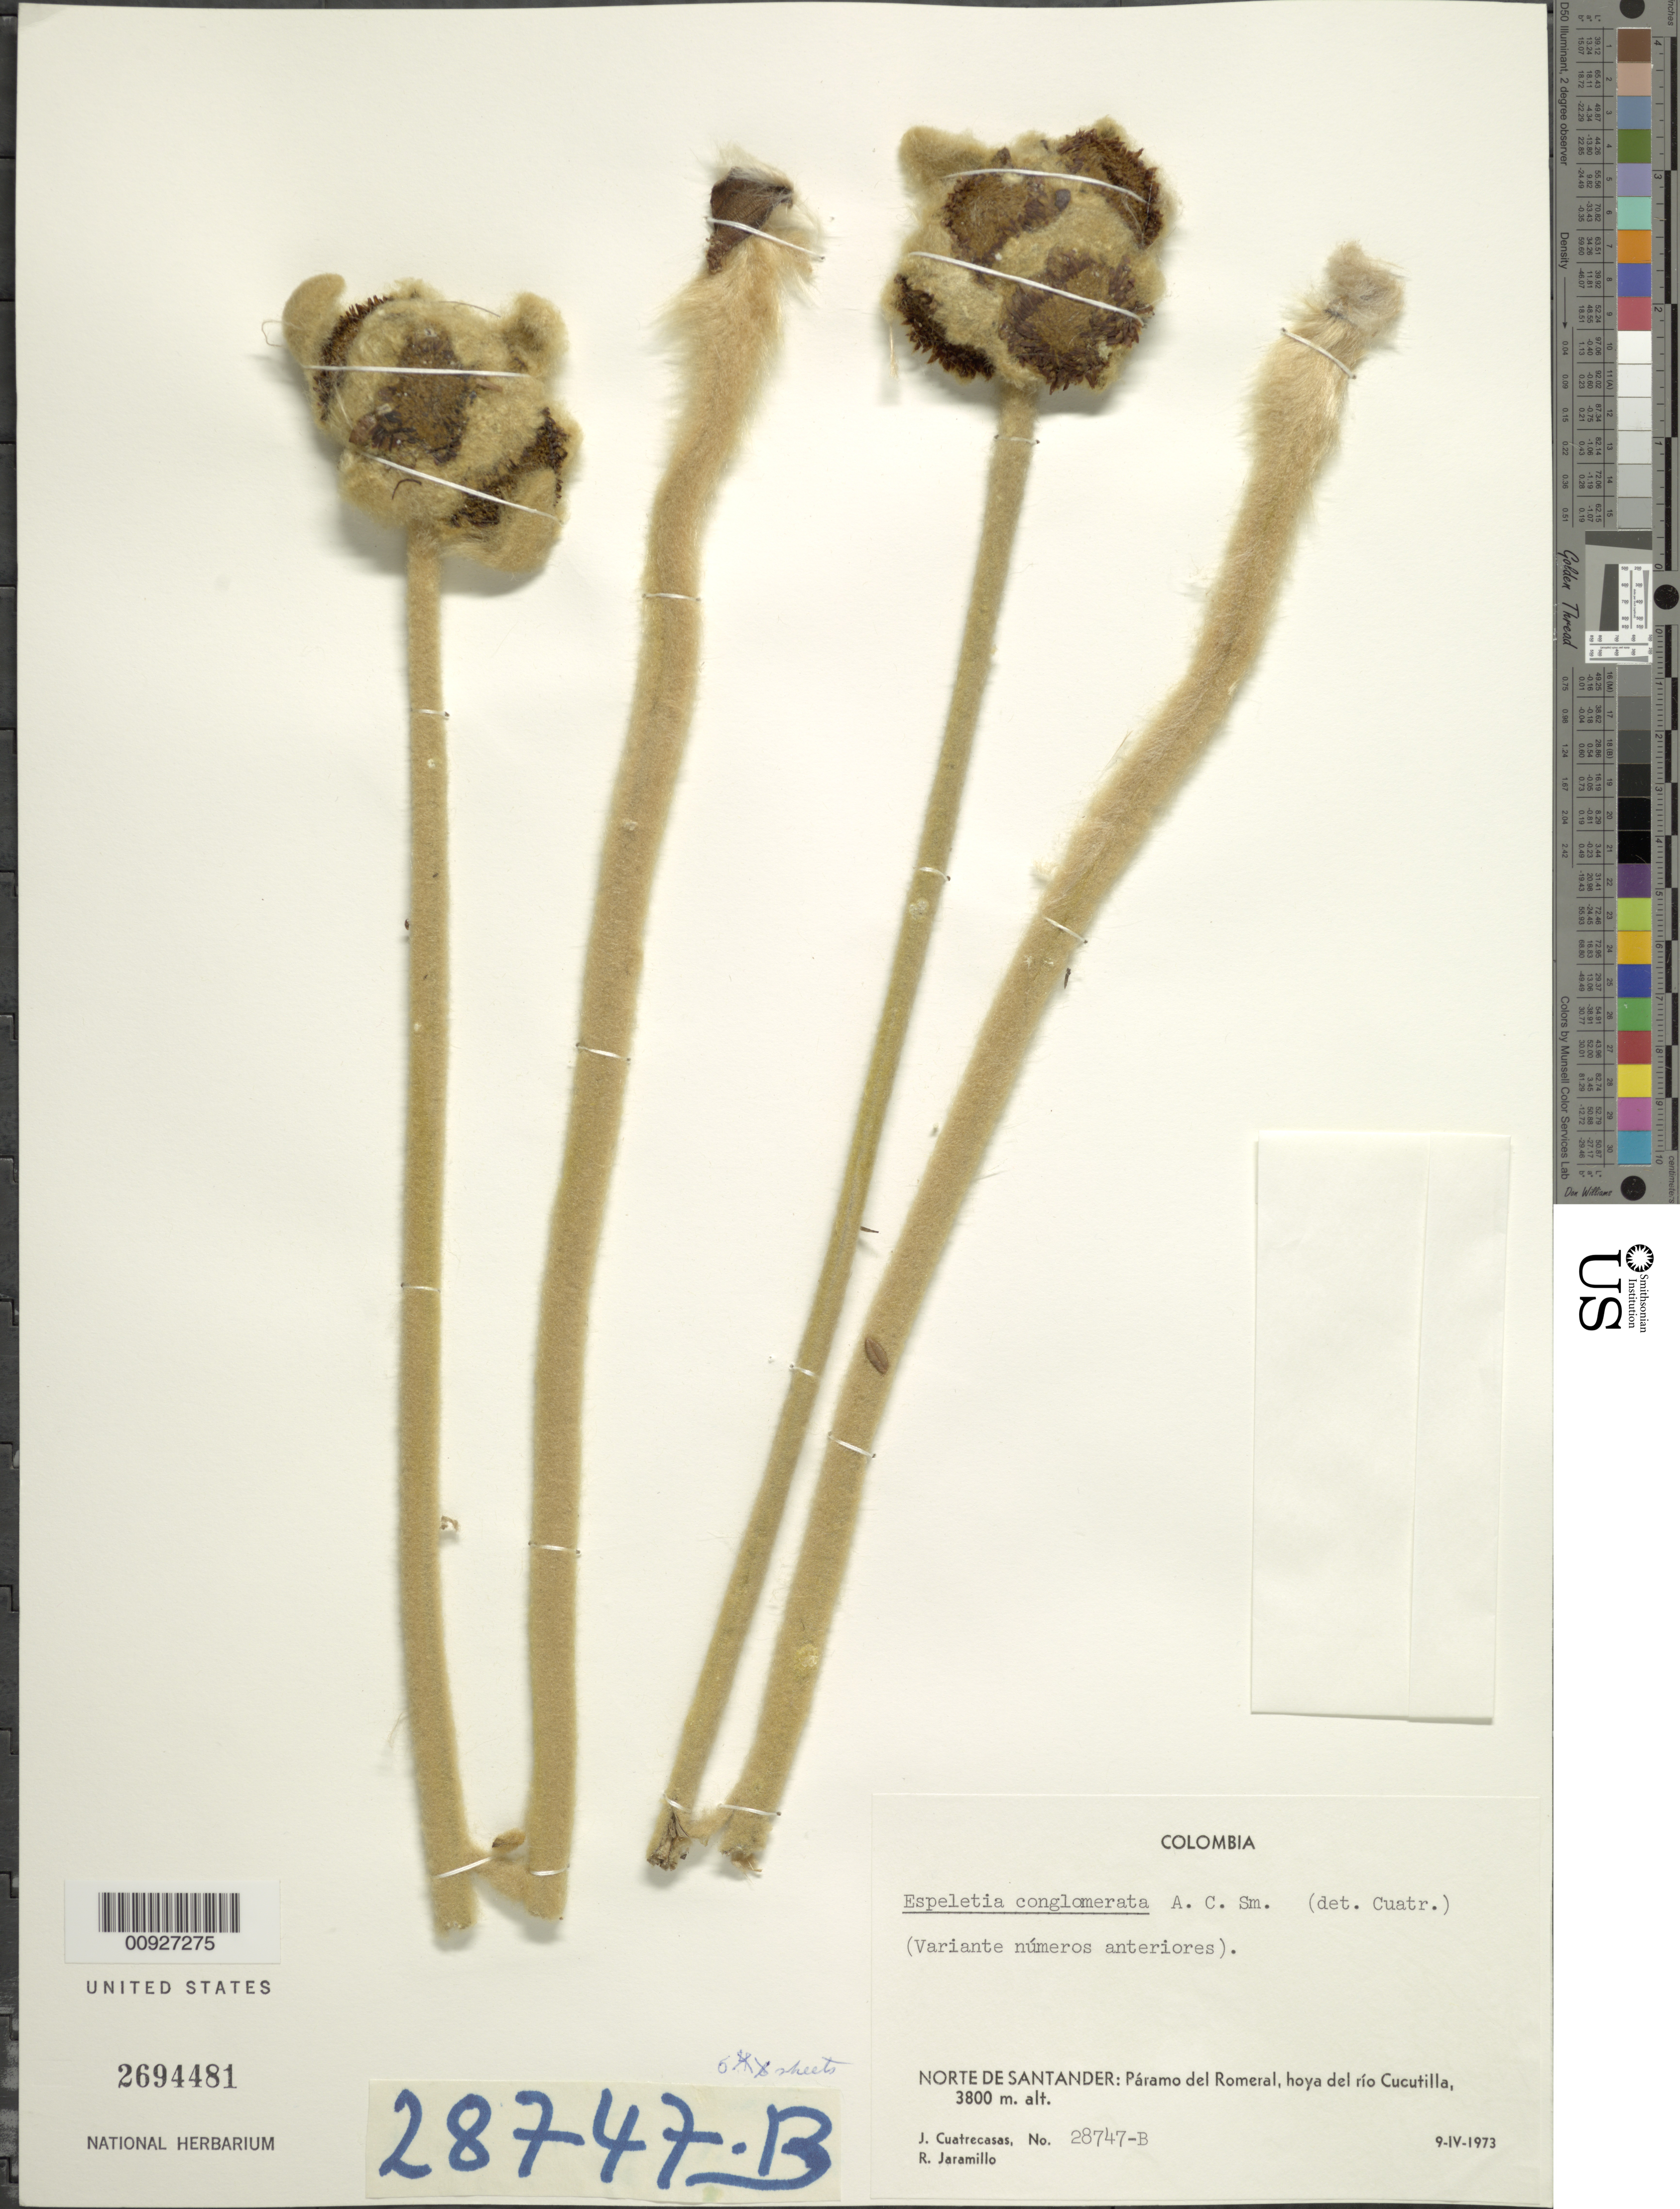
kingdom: Plantae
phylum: Tracheophyta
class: Magnoliopsida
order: Asterales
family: Asteraceae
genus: Espeletia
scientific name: Espeletia conglomerata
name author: A.C. Sm.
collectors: J. Cuatrecasas & R. Jaramillo M.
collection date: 1973-04-09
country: Colombia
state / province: Norte de Santander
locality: Páramo del Romeral. P. del Romeral, hoya del río Cucutilla.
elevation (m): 3800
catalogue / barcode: US 2694481